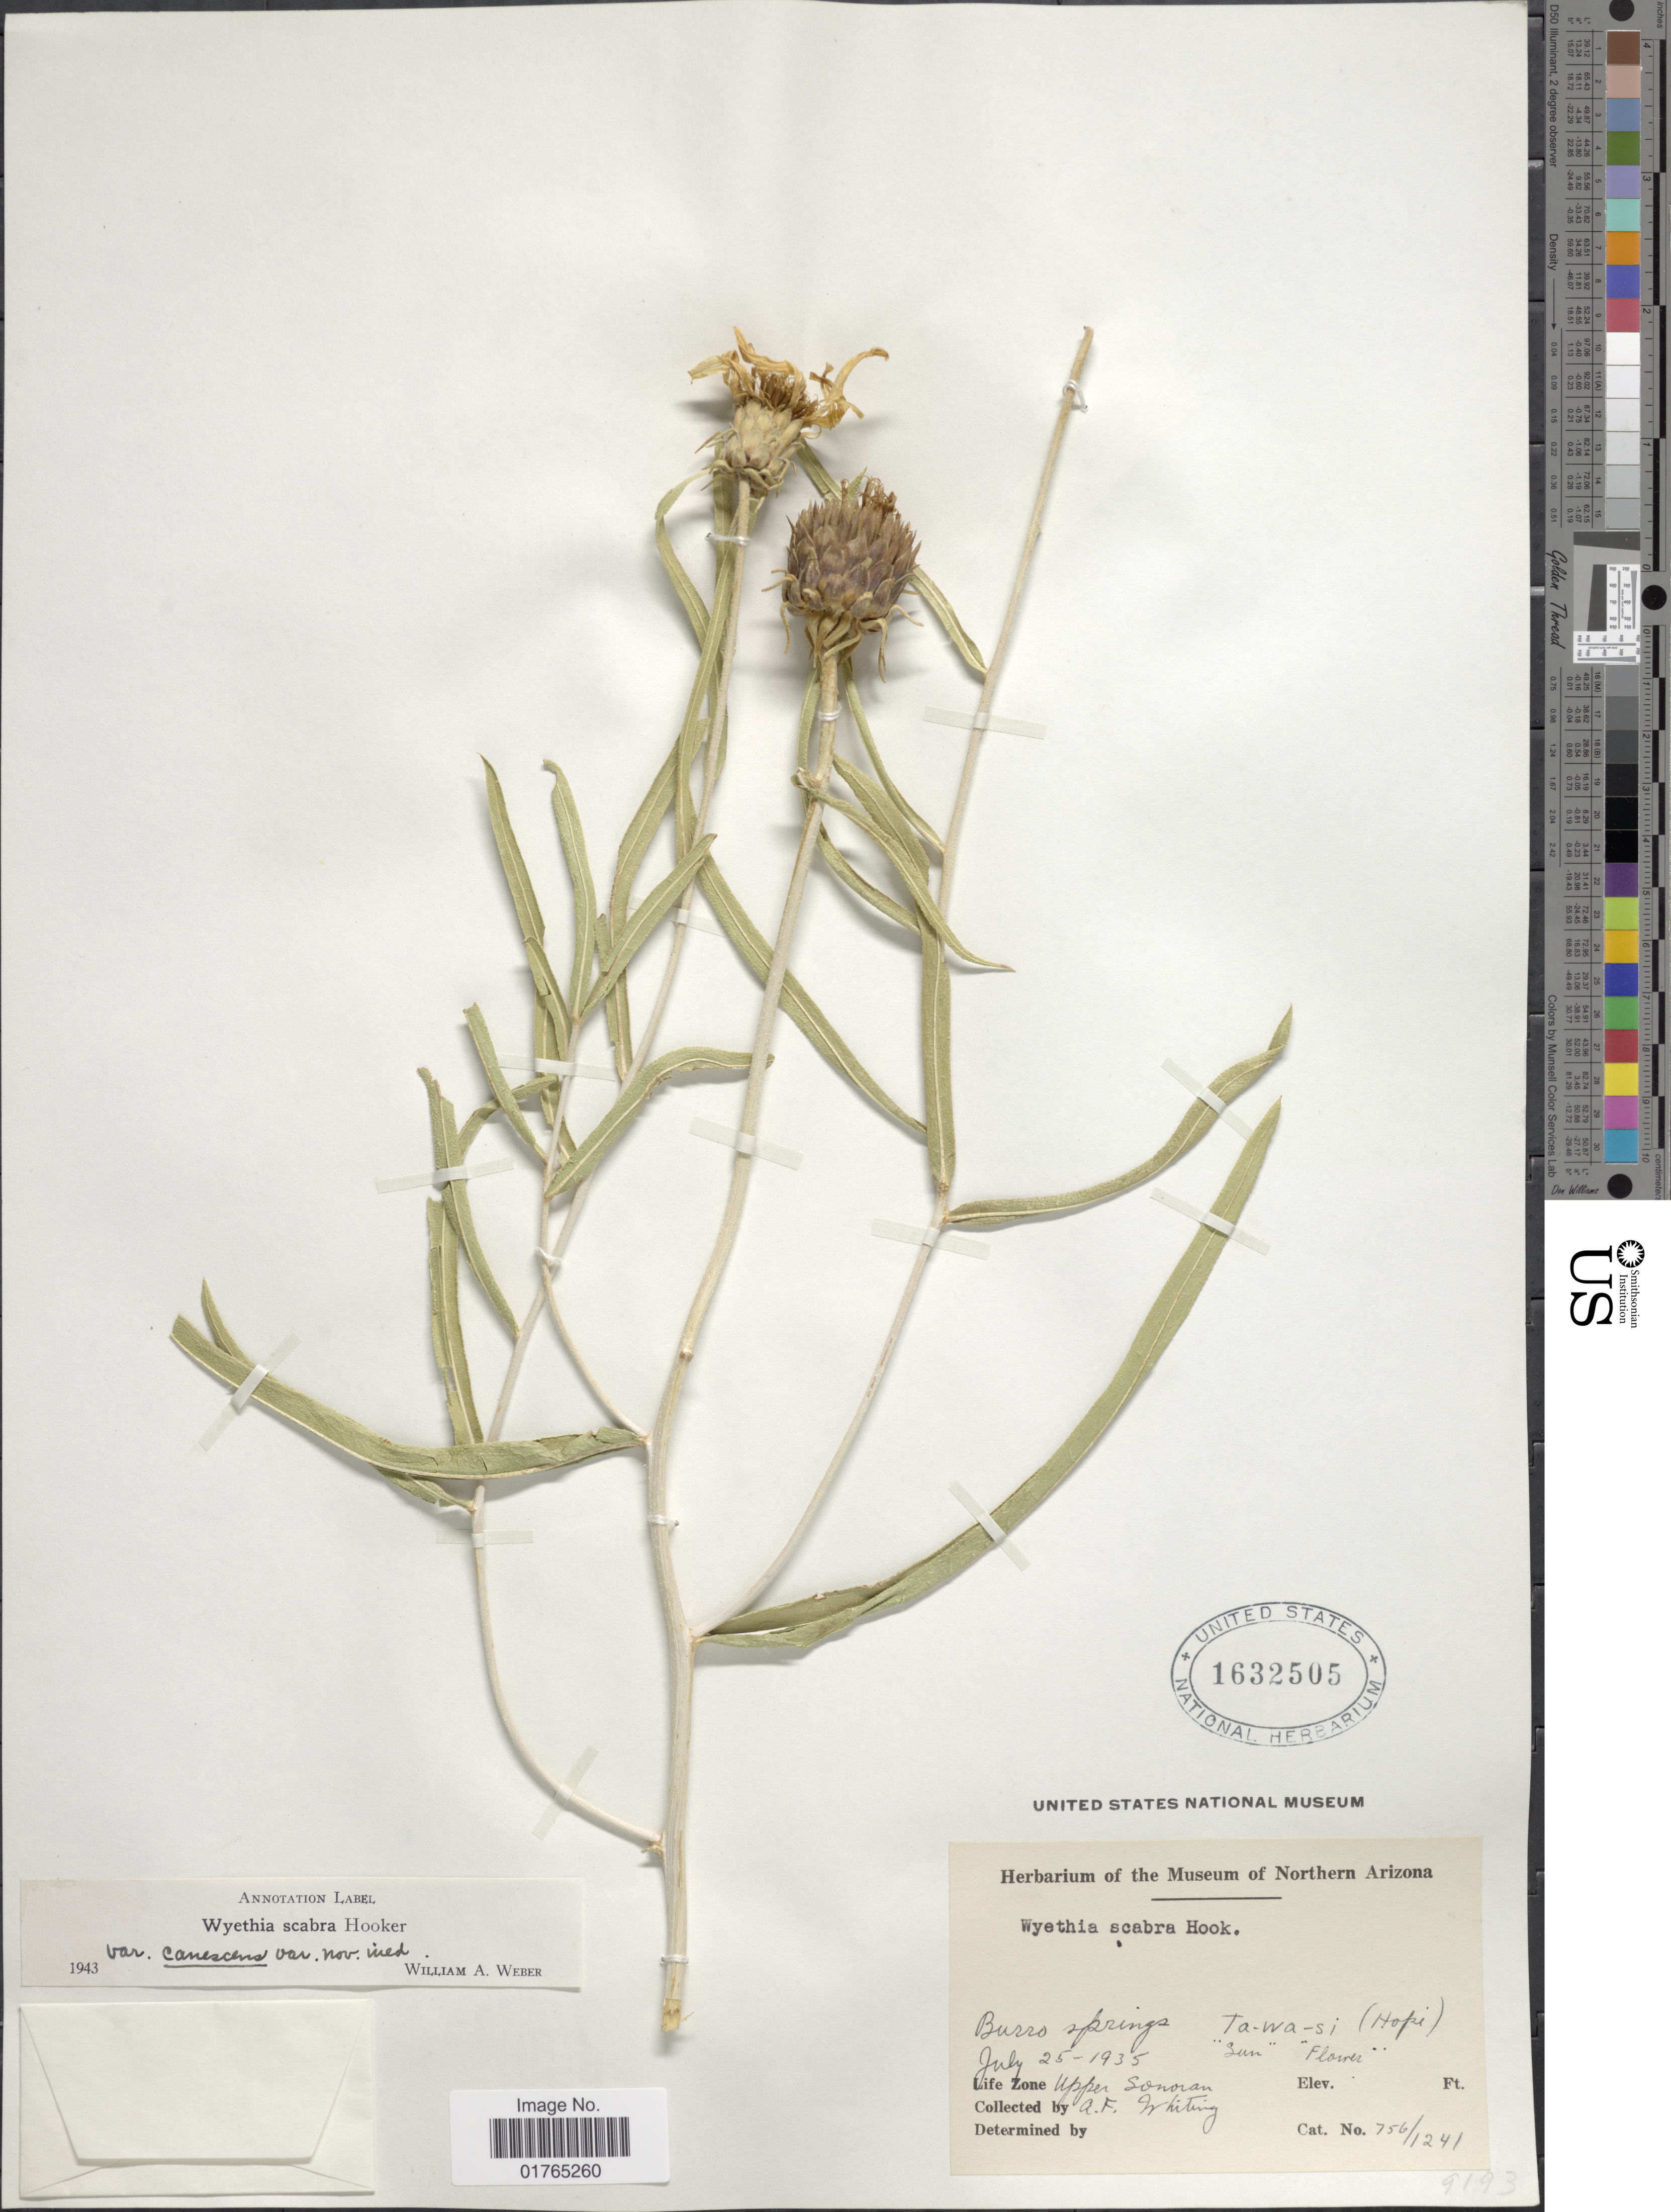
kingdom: Plantae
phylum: Tracheophyta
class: Magnoliopsida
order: Asterales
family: Asteraceae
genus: Wyethia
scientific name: Wyethia scabra var. canescens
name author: W.A. Weber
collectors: A. F. Whiting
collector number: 756/1241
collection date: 1935-07-25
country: Mexico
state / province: Sonora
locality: Burro Springs, Ta-wa-si (Hopi), Life Zone upper Sonoran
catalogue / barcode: US 1632505